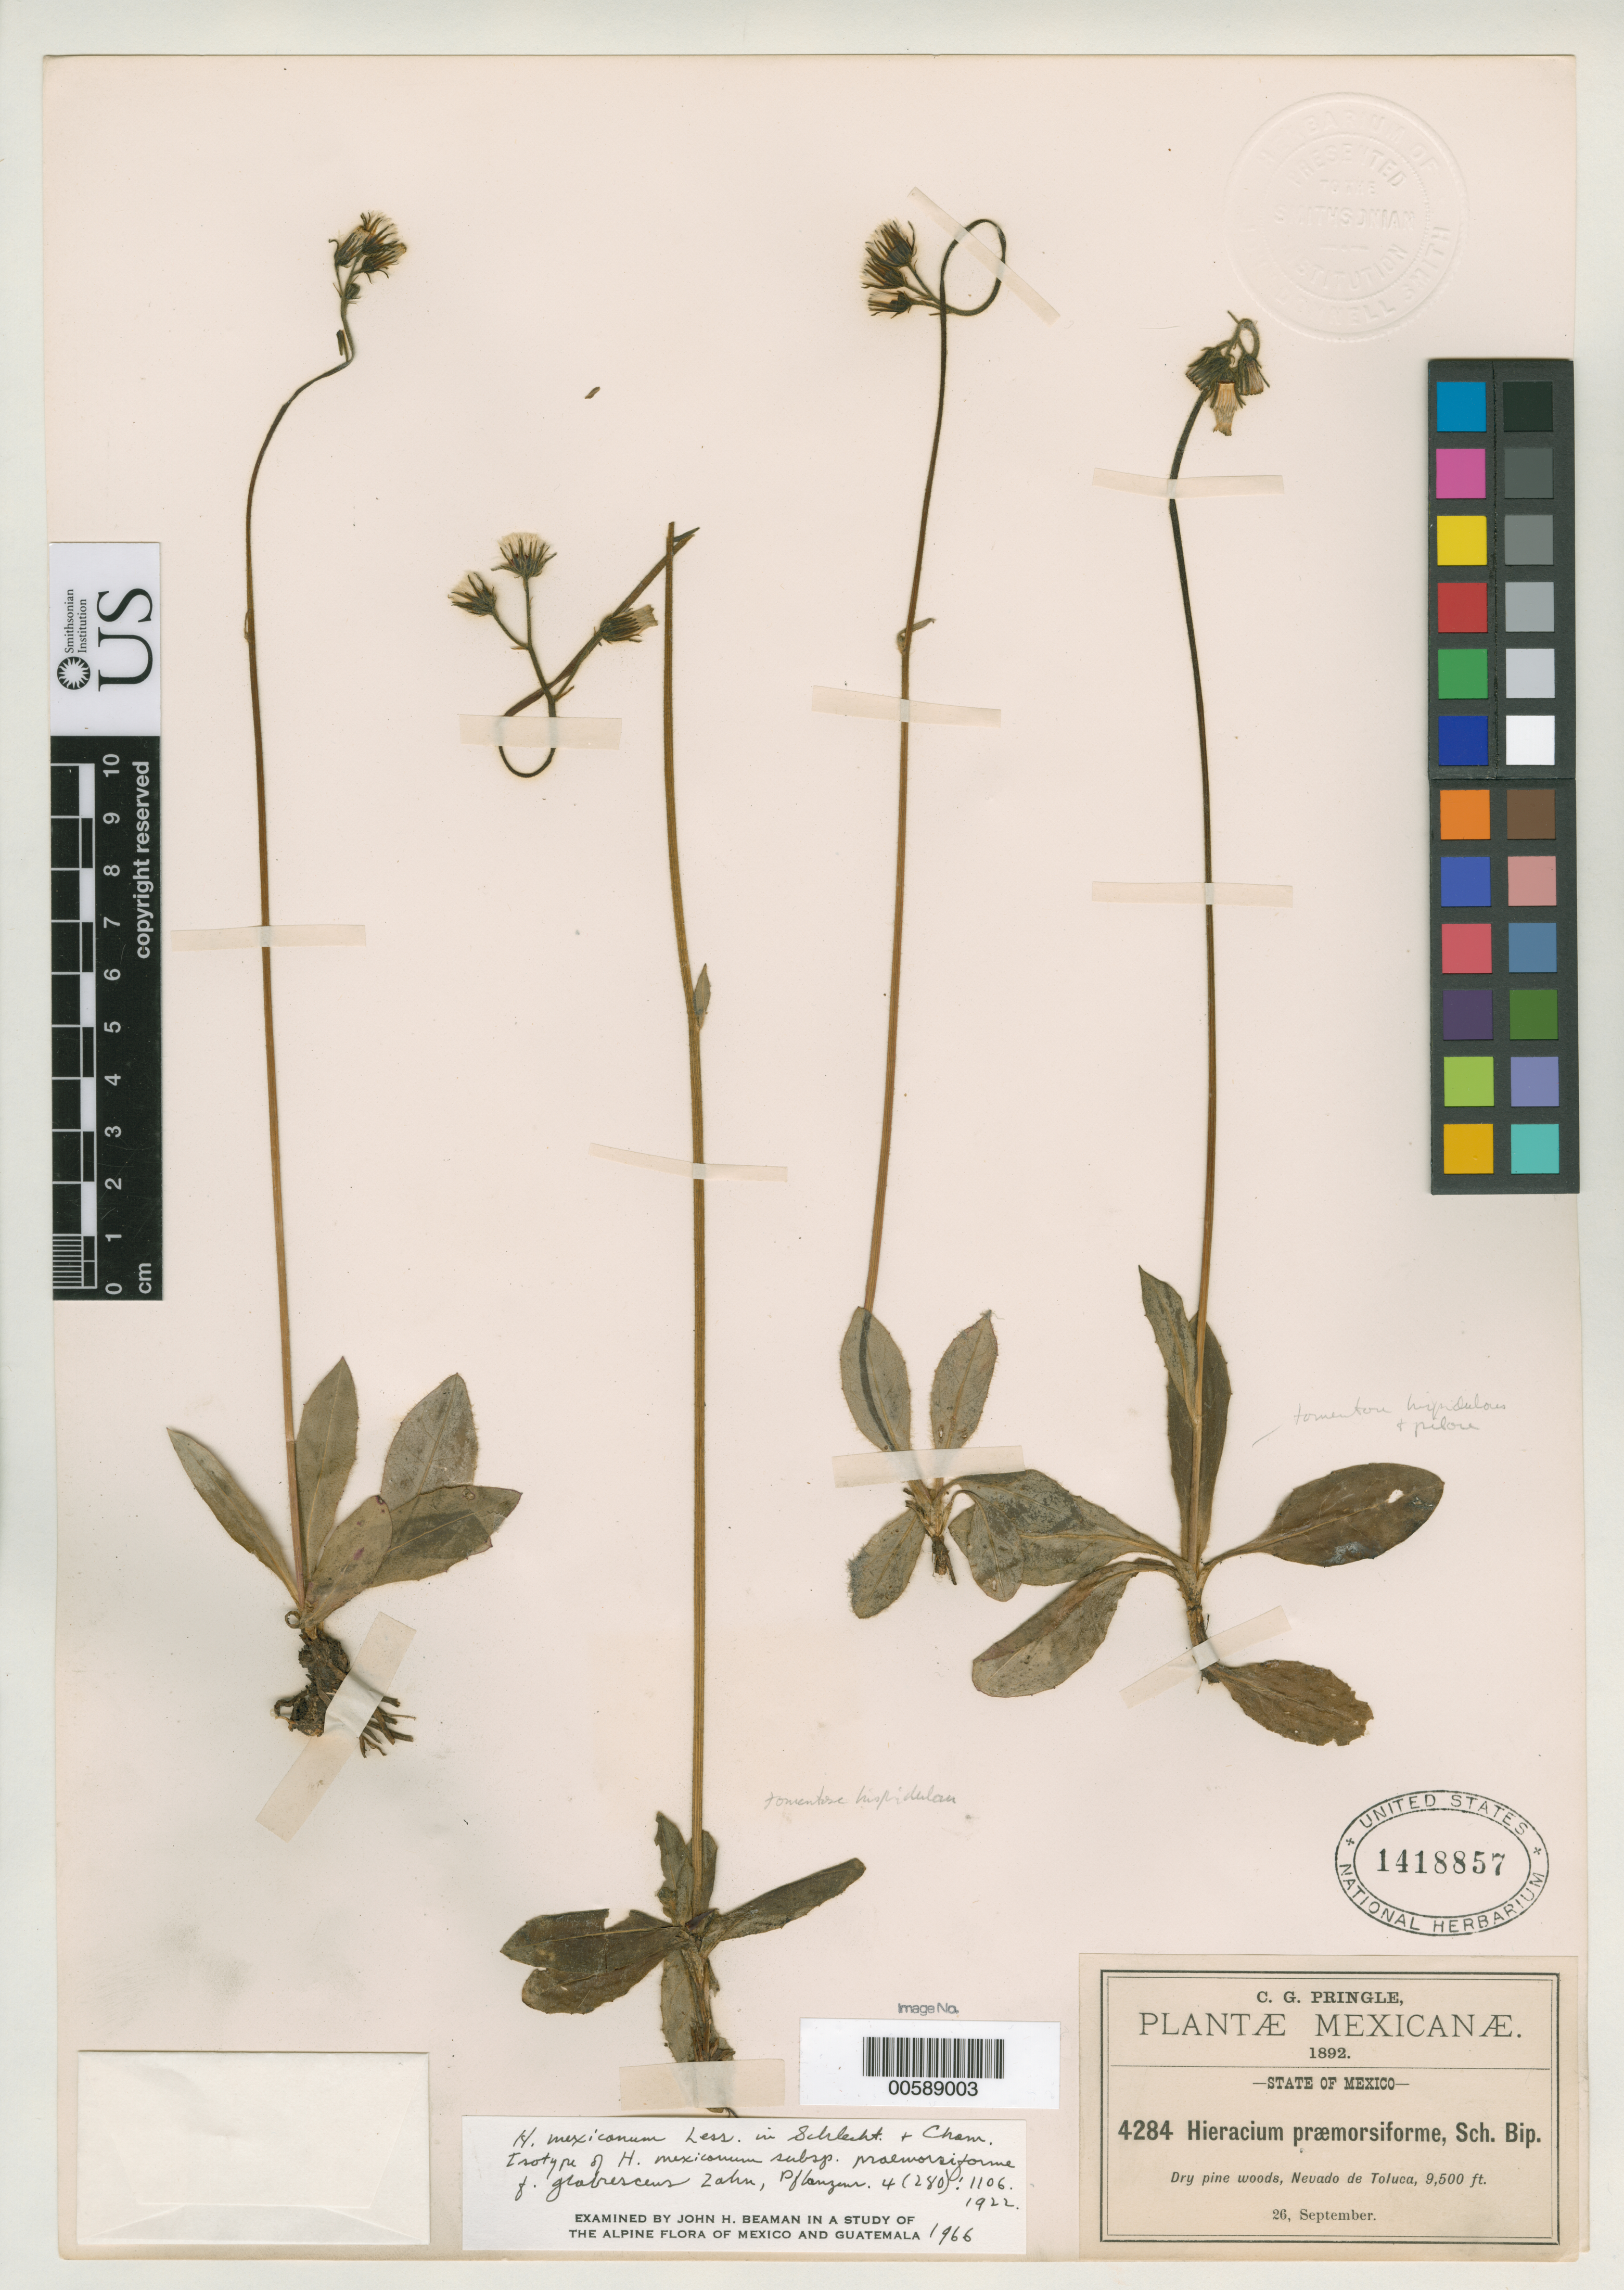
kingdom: Plantae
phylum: Tracheophyta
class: Magnoliopsida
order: Asterales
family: Asteraceae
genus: Hieracium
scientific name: Hieracium mexicanum f. glabrescens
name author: Zahn in Engl.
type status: Isotype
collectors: C. G. Pringle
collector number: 4284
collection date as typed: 26 Sep 1892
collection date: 1892-09-26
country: Mexico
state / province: México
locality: Nevado de Toluca.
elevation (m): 2896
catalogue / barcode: US 1418857